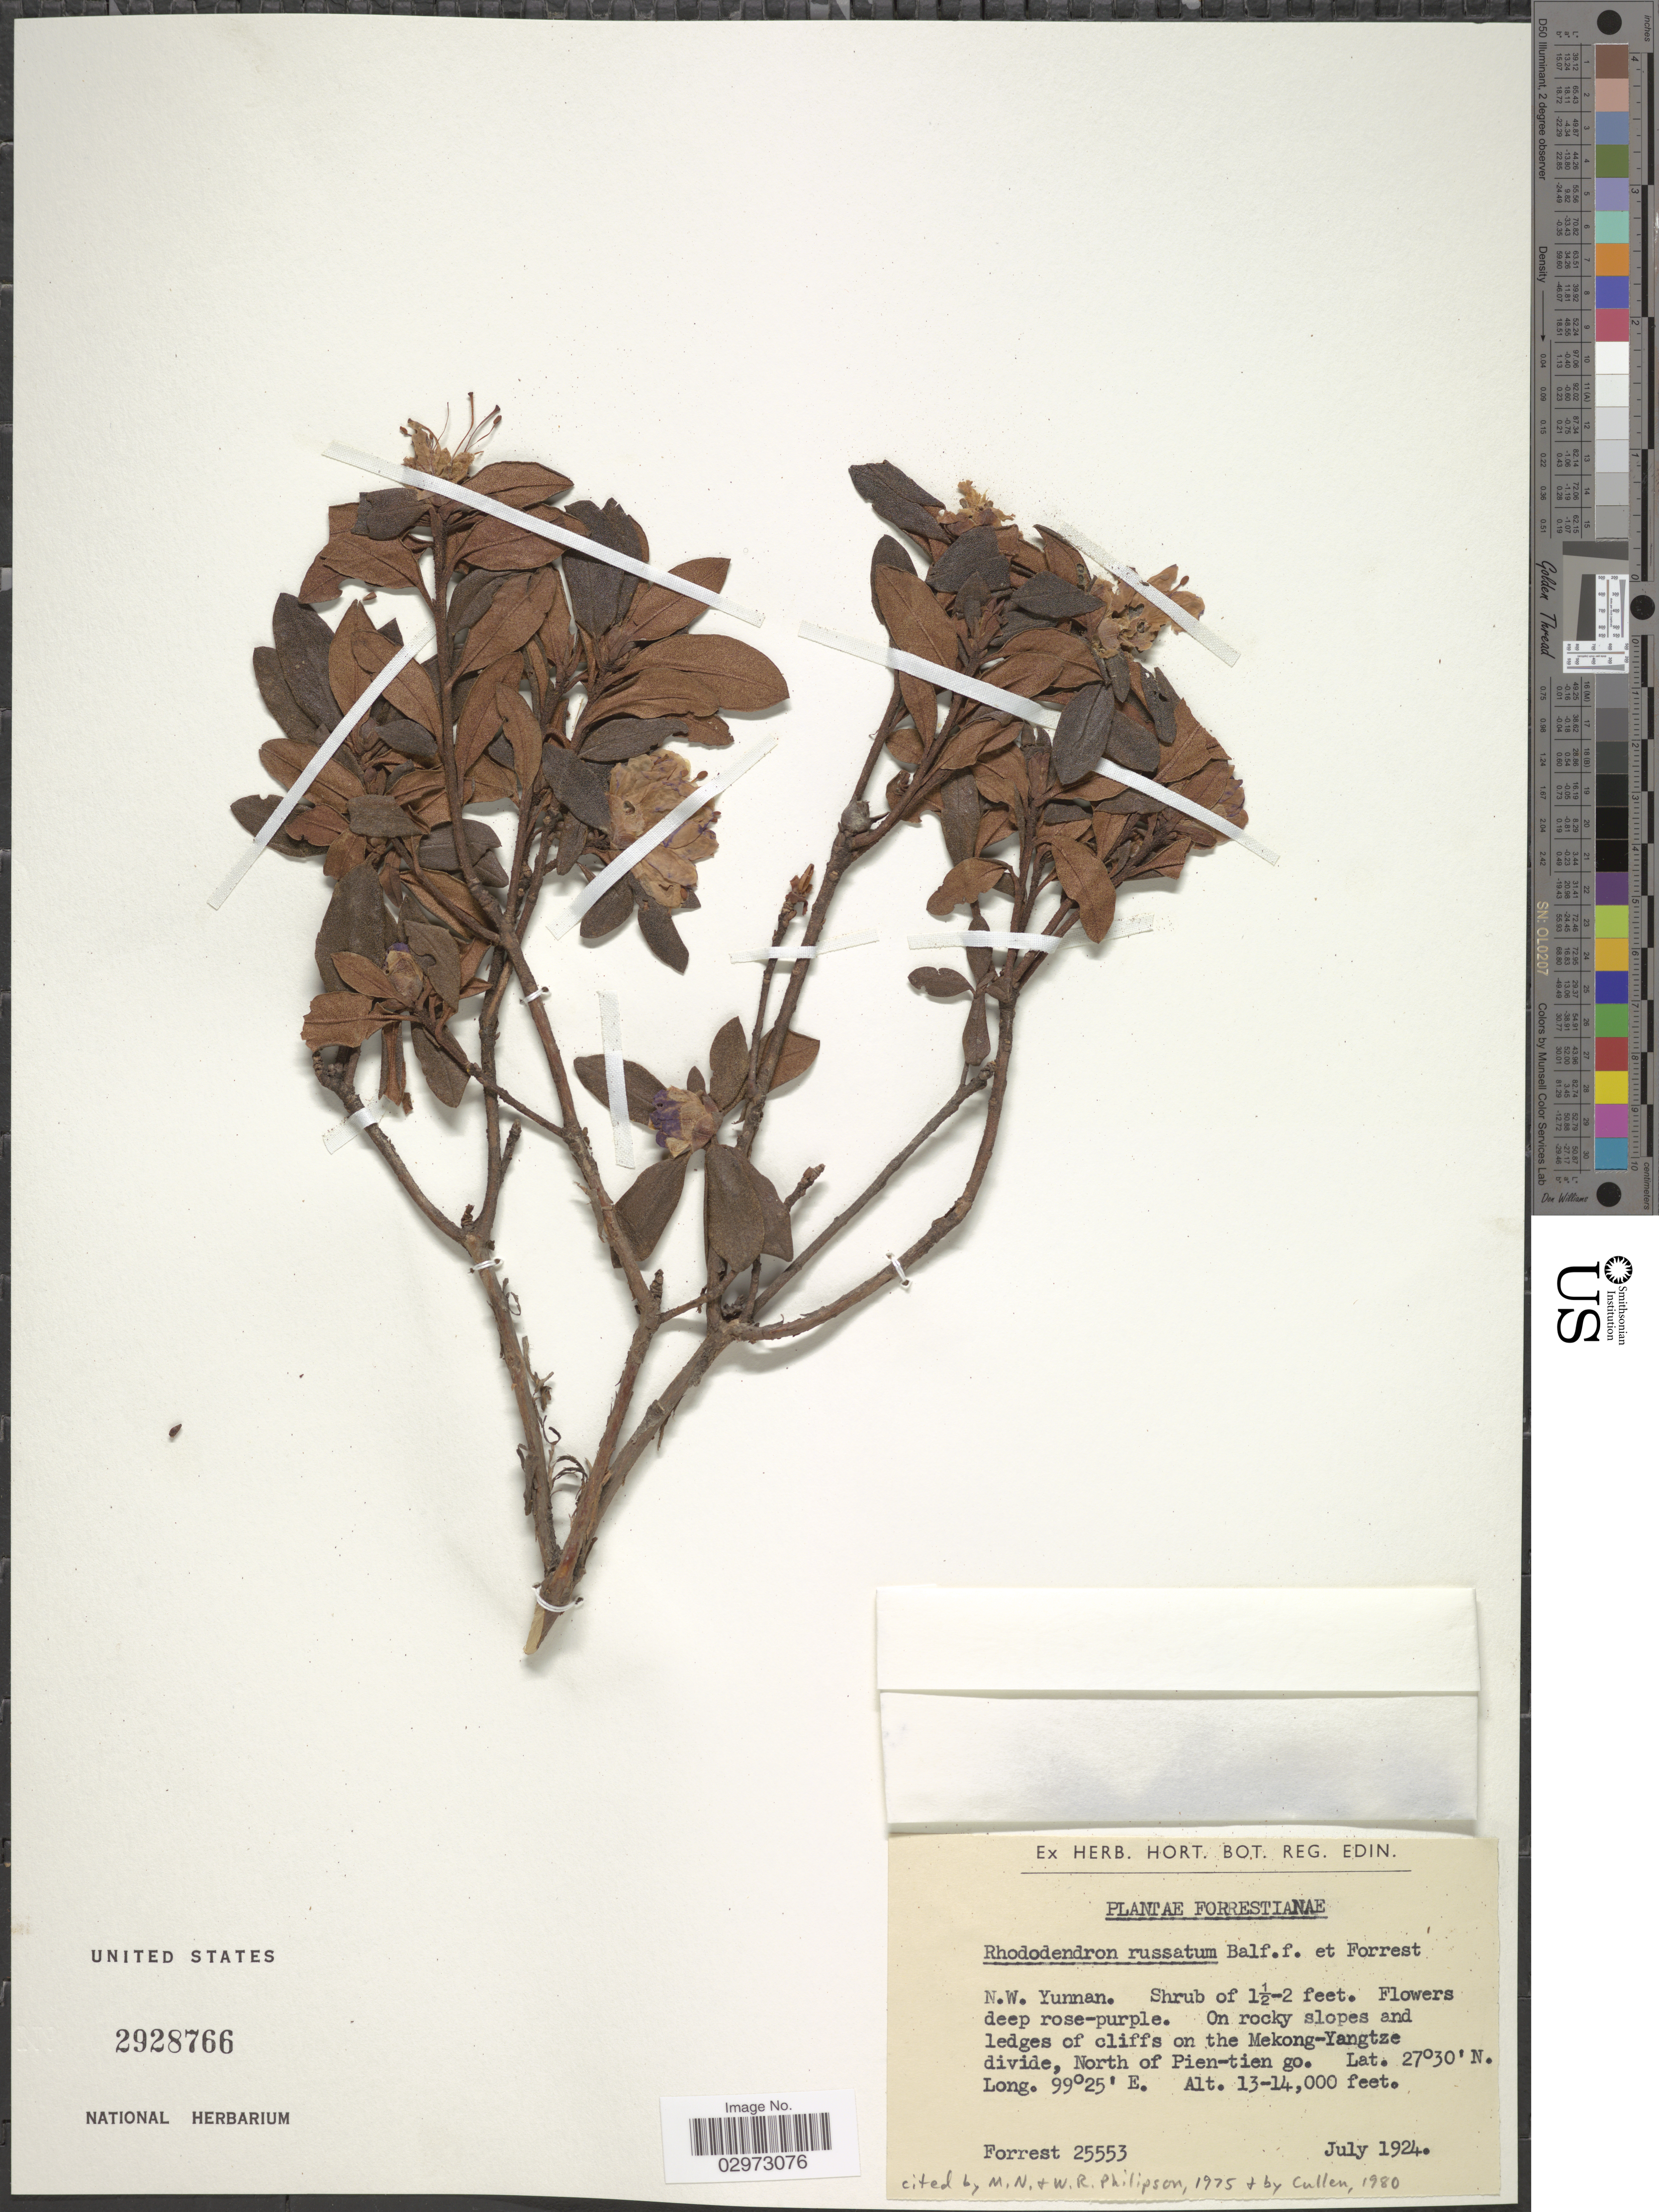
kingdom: Plantae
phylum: Tracheophyta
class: Magnoliopsida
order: Ericales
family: Ericaceae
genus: Rhododendron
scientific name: Rhododendron russatum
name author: Balf. f. & Forrest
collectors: -. Forrest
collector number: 25553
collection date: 1924-07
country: China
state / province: Yunnan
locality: N.W. Yunnan. On rocky slopes and ledges of cliffs on the Mekong-Yangtze divide, North of Pien-tien go.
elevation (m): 3962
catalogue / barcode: US 2928766